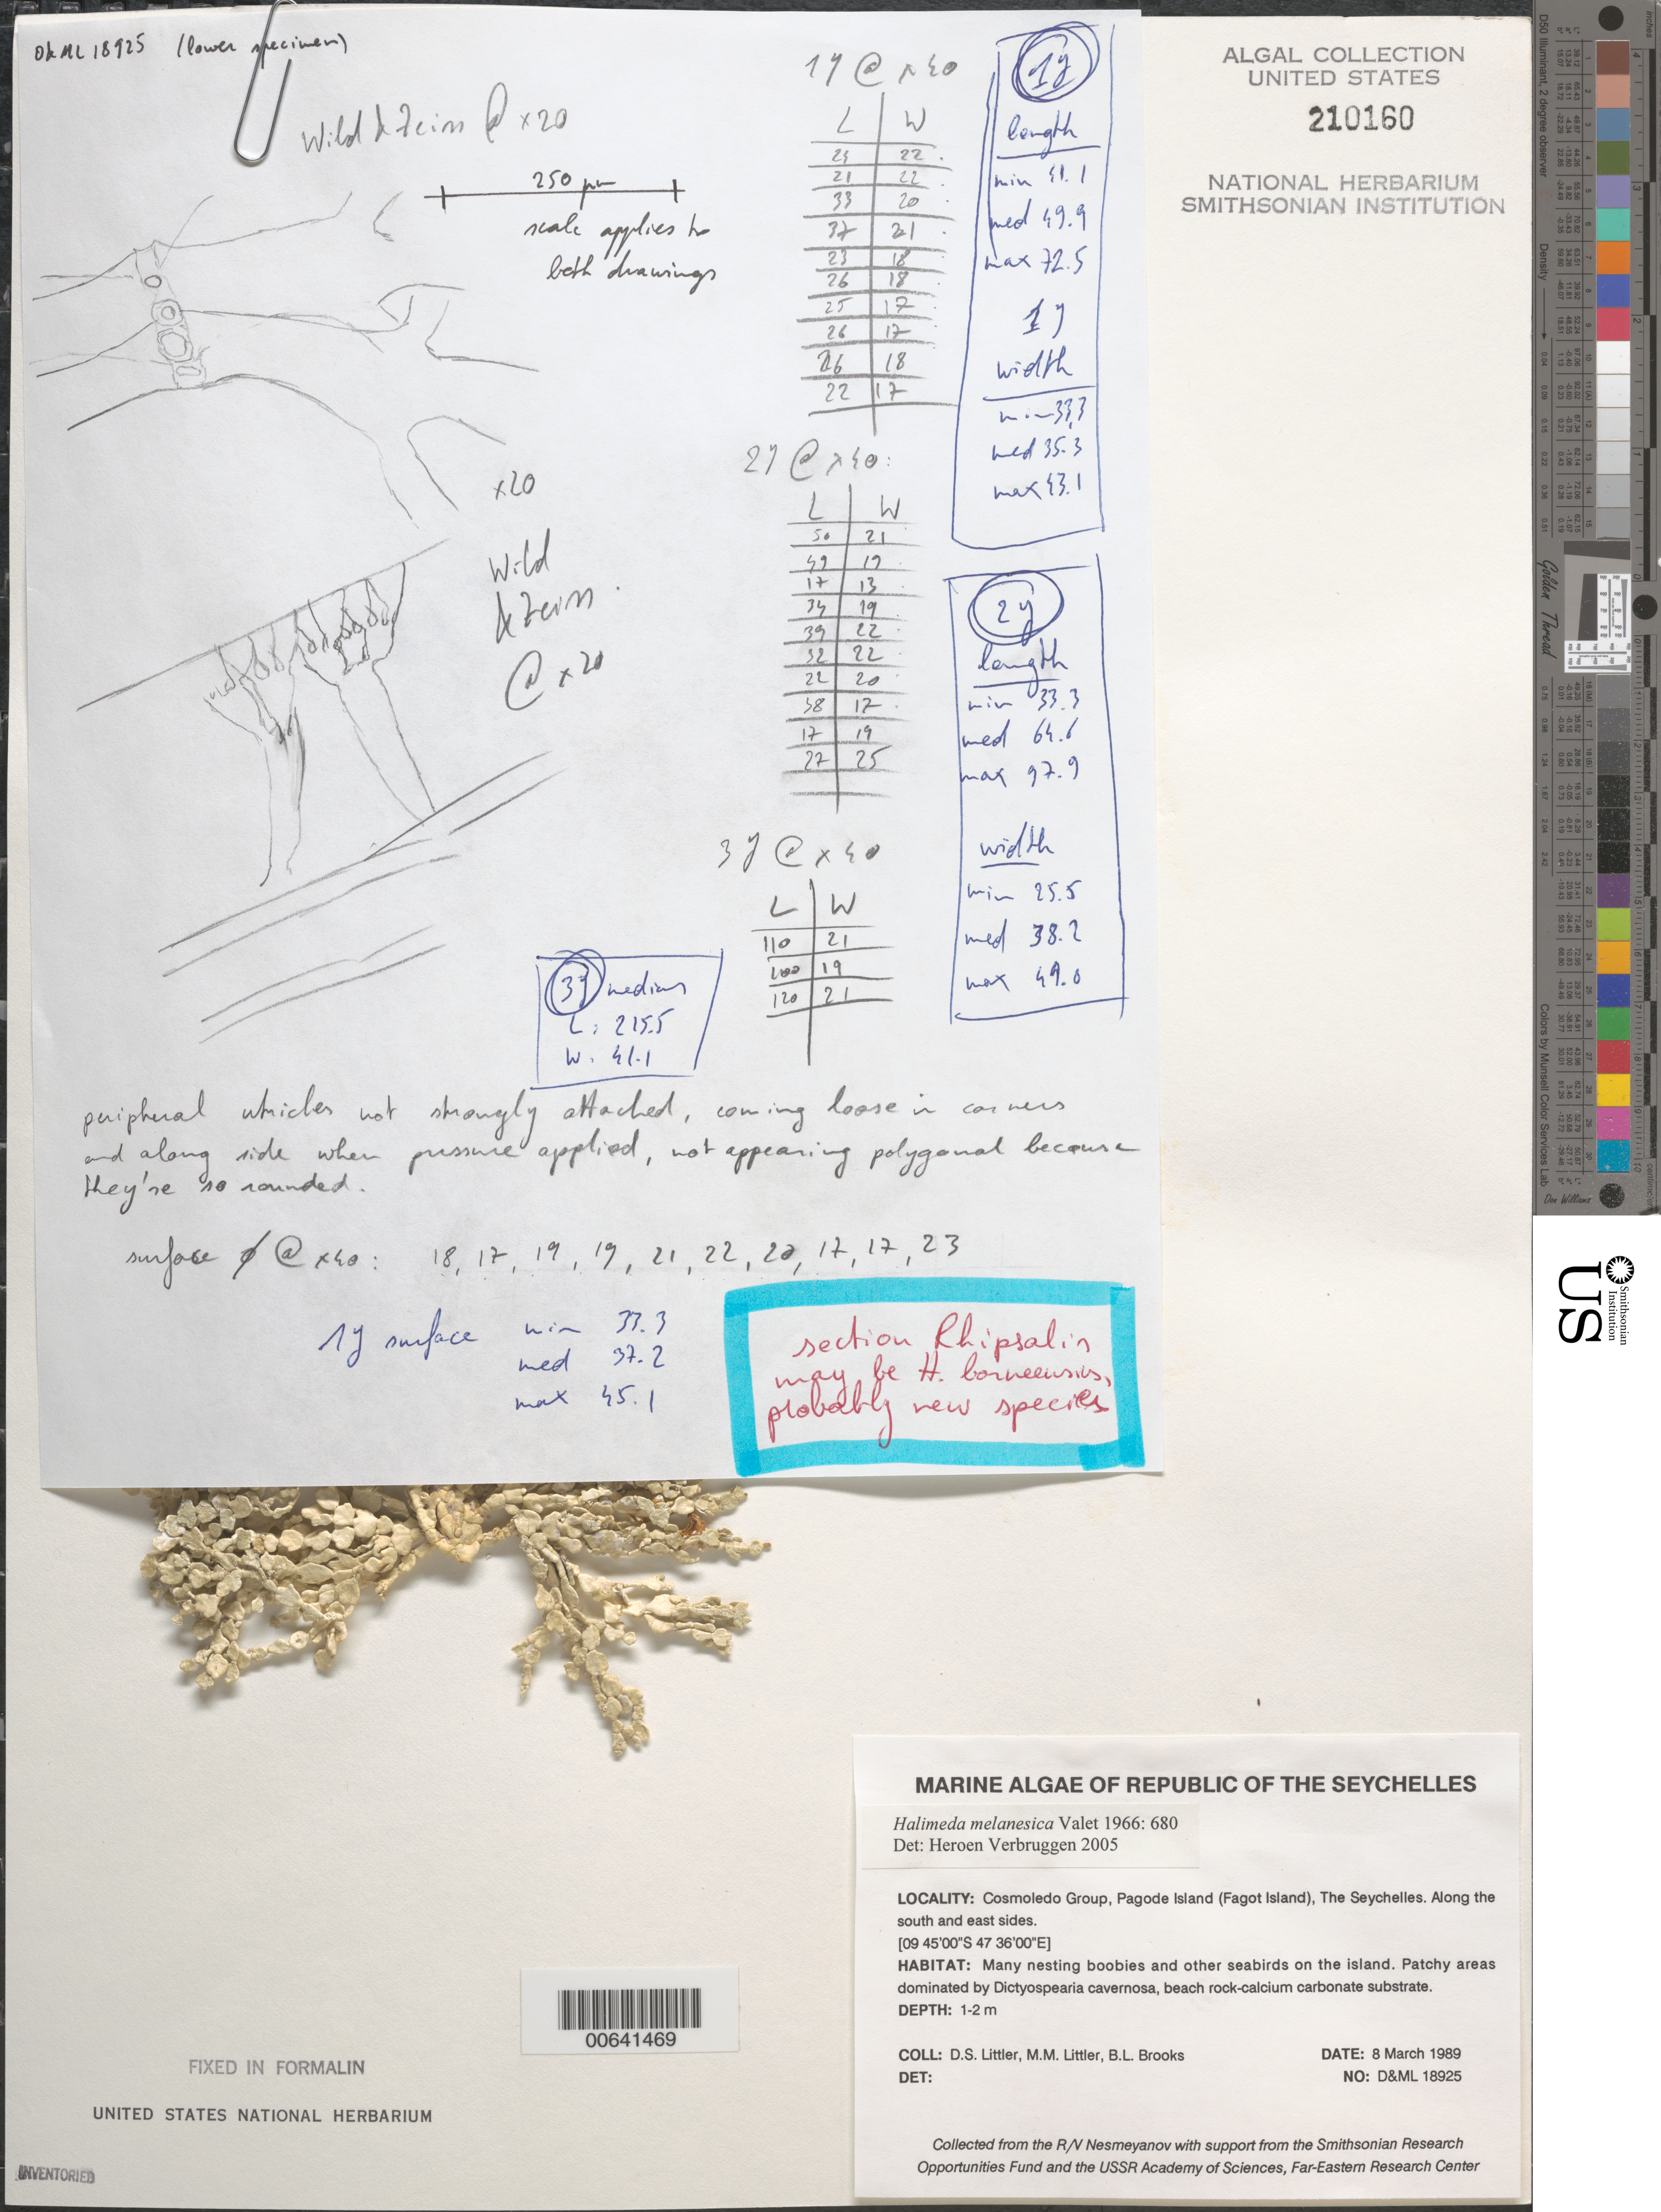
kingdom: Plantae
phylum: Chlorophyta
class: Ulvophyceae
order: Bryopsidales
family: Halimedaceae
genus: Halimeda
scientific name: Halimeda melanesica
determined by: Verbruggen, H.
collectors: D. S. Littler, M. M. Littler & B. Brooks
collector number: D&ML 18925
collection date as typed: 08 Mar 1989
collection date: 1989-03-08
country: Seychelles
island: Cosmoledo Atoll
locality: Pagode [Fagot] Islet, Along the south and east sides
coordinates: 09 45'00"S, 47 36'00"E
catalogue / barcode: US 210160